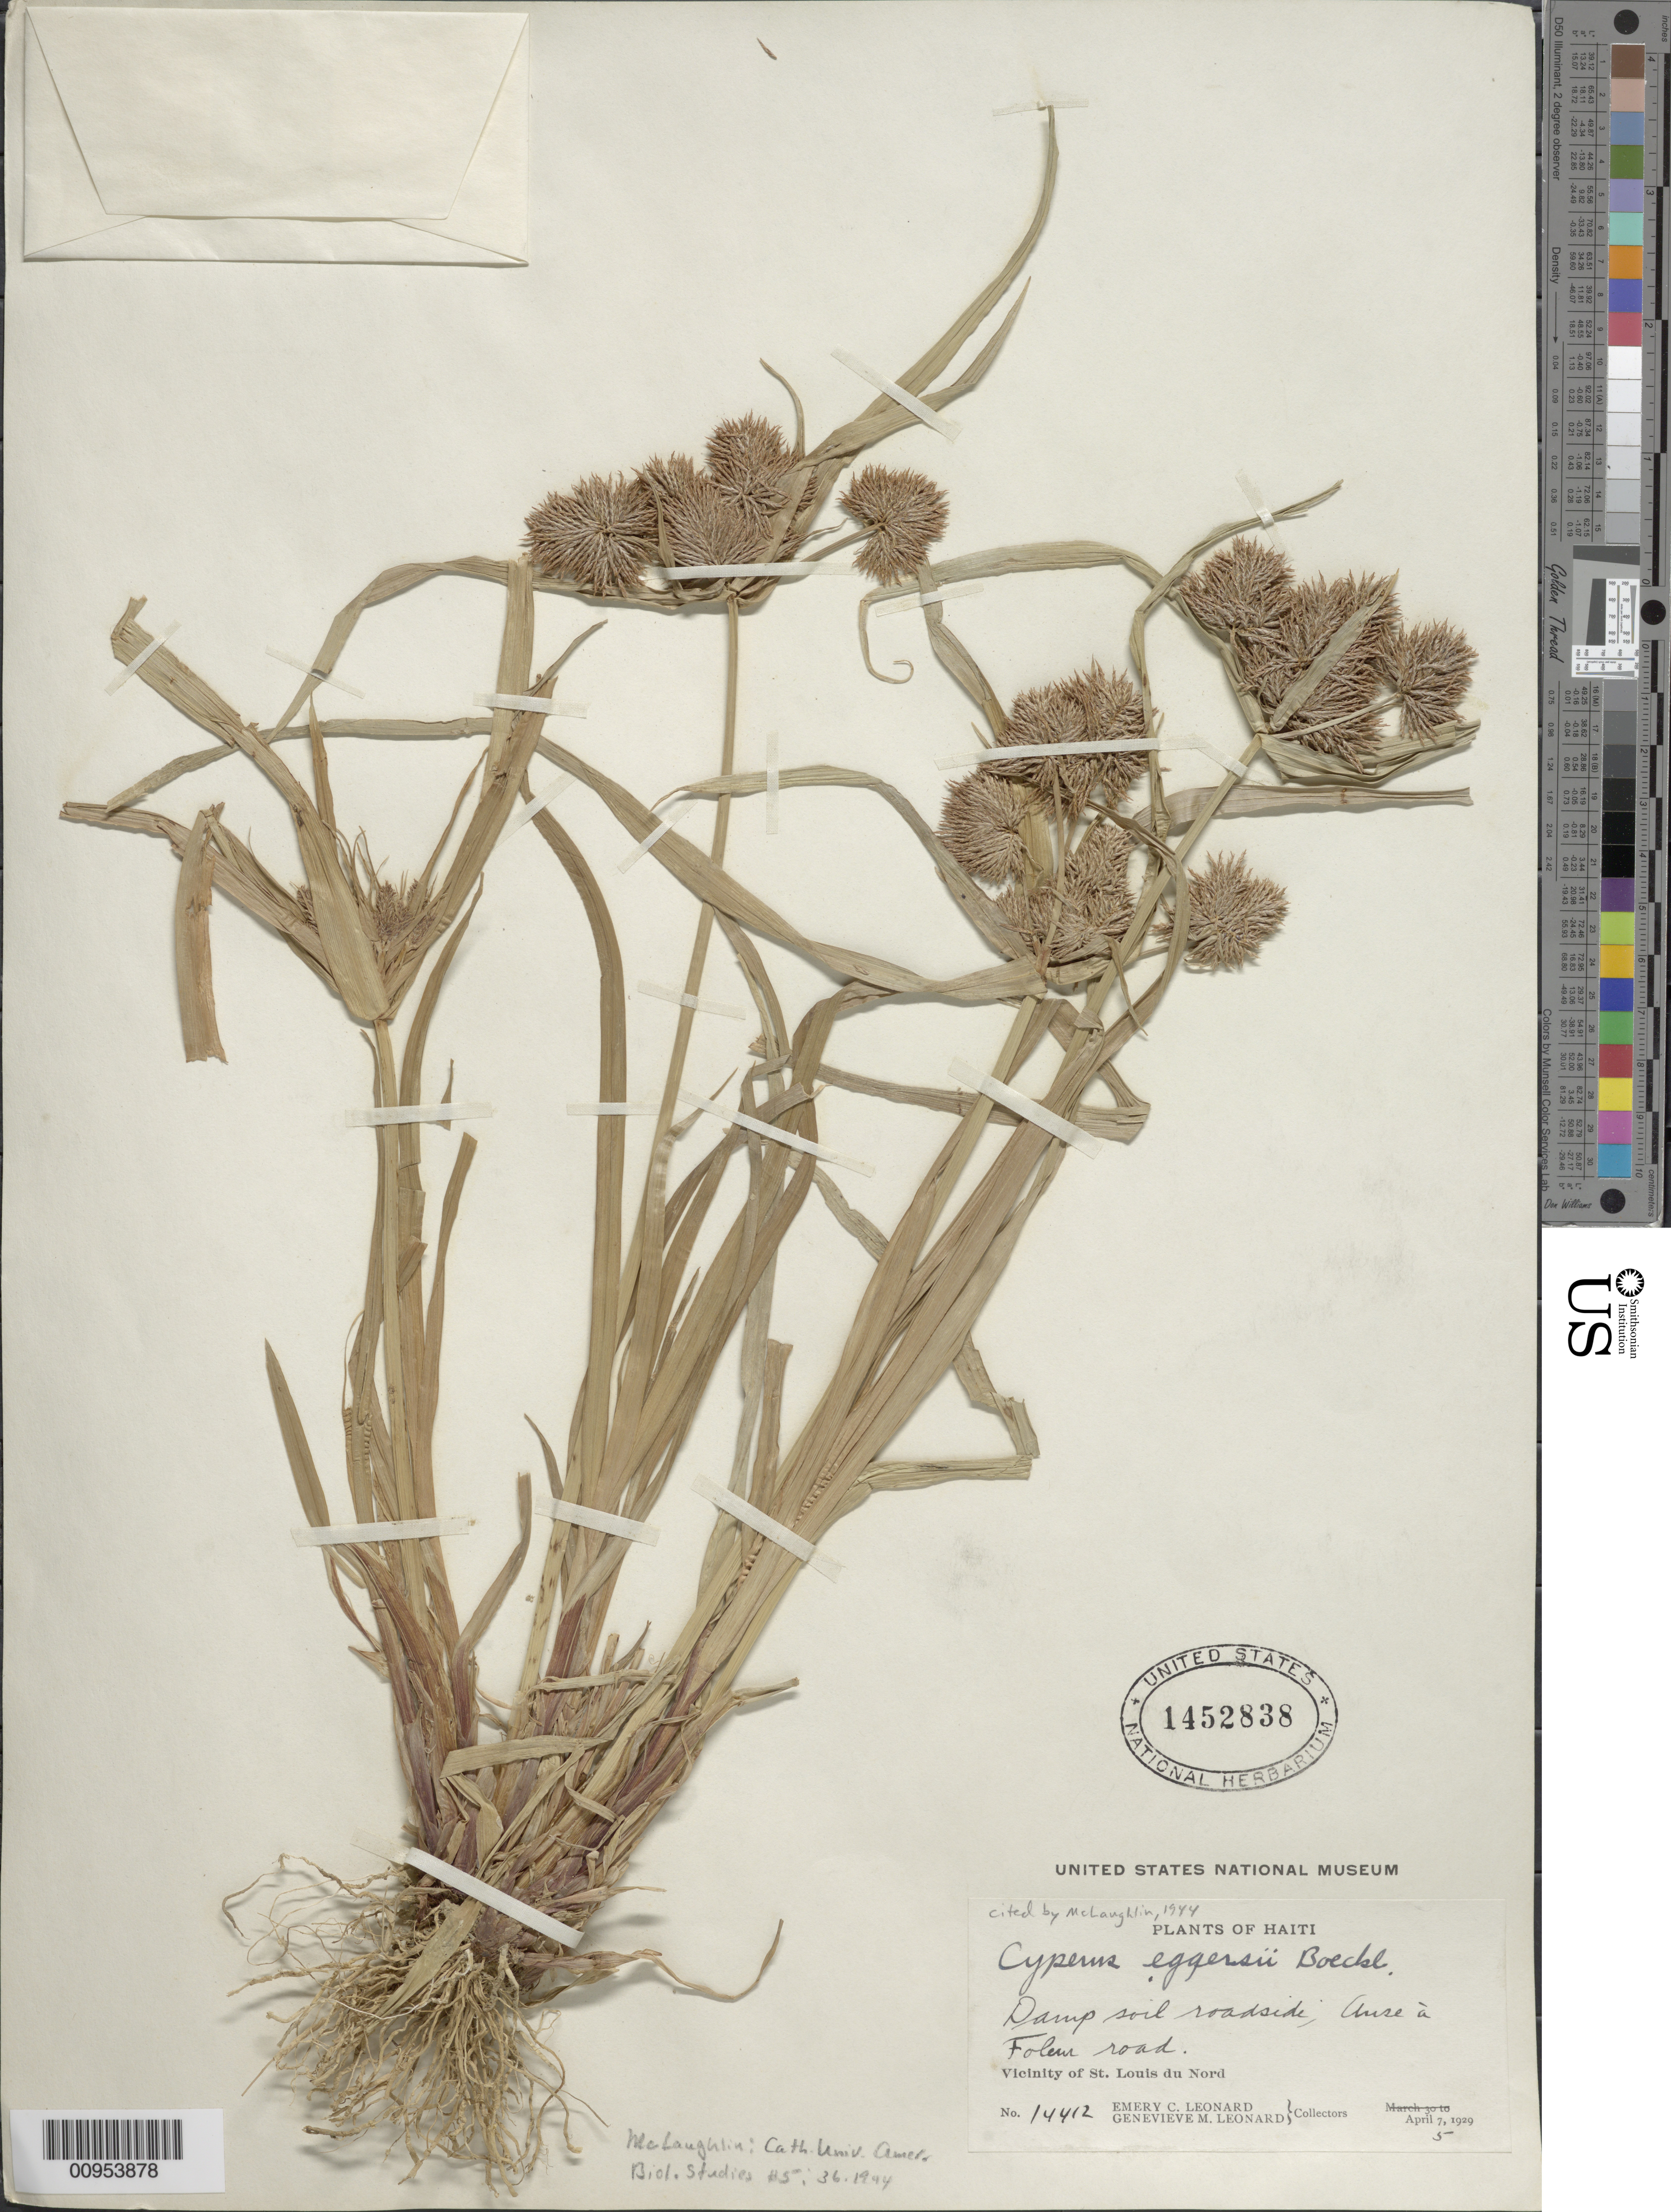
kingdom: Plantae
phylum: Tracheophyta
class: Liliopsida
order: Poales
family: Cyperaceae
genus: Cyperus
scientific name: Cyperus eggersii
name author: Boeckeler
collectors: E. C. Leonard & G. M. Leonard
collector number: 14412A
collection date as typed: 05 Apr 1929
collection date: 1929-04-05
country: Haiti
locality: Vicinity of St. Louis du Nord, Anse à Foleur road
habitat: Damp soil roadside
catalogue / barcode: US 1452838